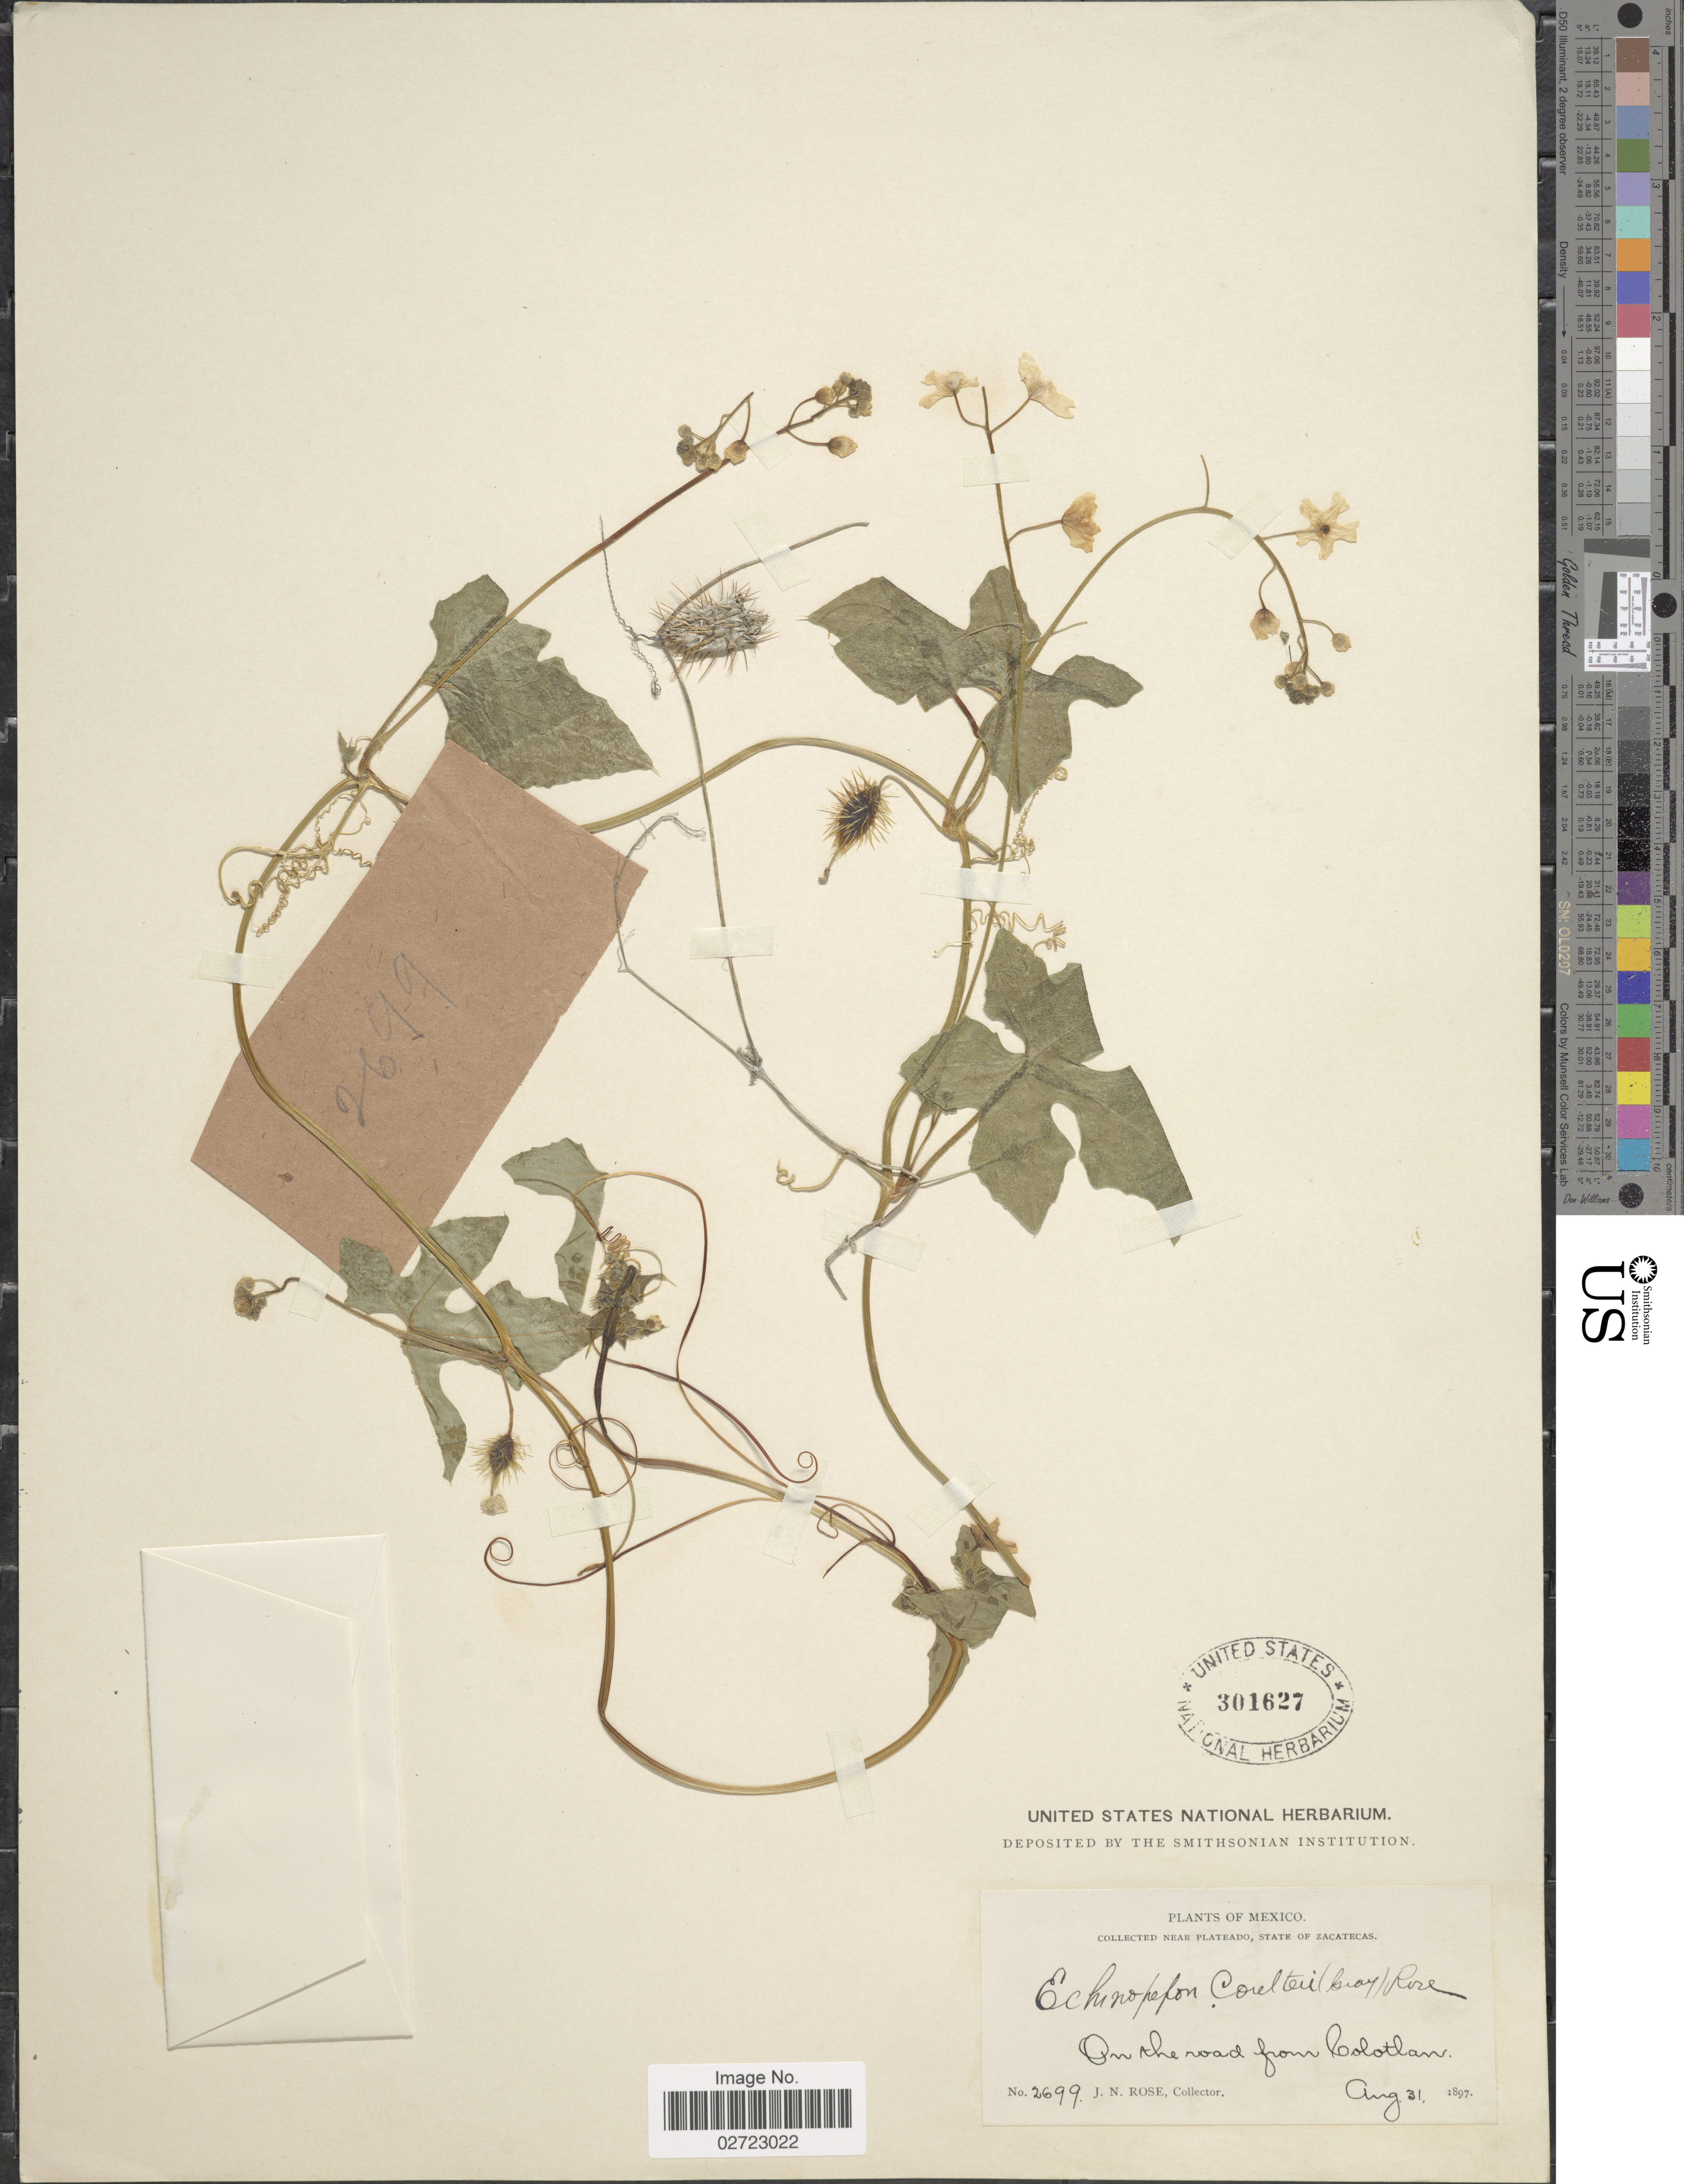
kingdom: Plantae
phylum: Tracheophyta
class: Magnoliopsida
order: Cucurbitales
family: Cucurbitaceae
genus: Echinopepon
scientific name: Echinopepon coulteri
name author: (A. Gray) Rose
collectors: J. N. Rose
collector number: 2699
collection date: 1897-08-31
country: Mexico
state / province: Zacatecas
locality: Near Plateado, on the road from Colotlan.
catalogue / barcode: US 301627